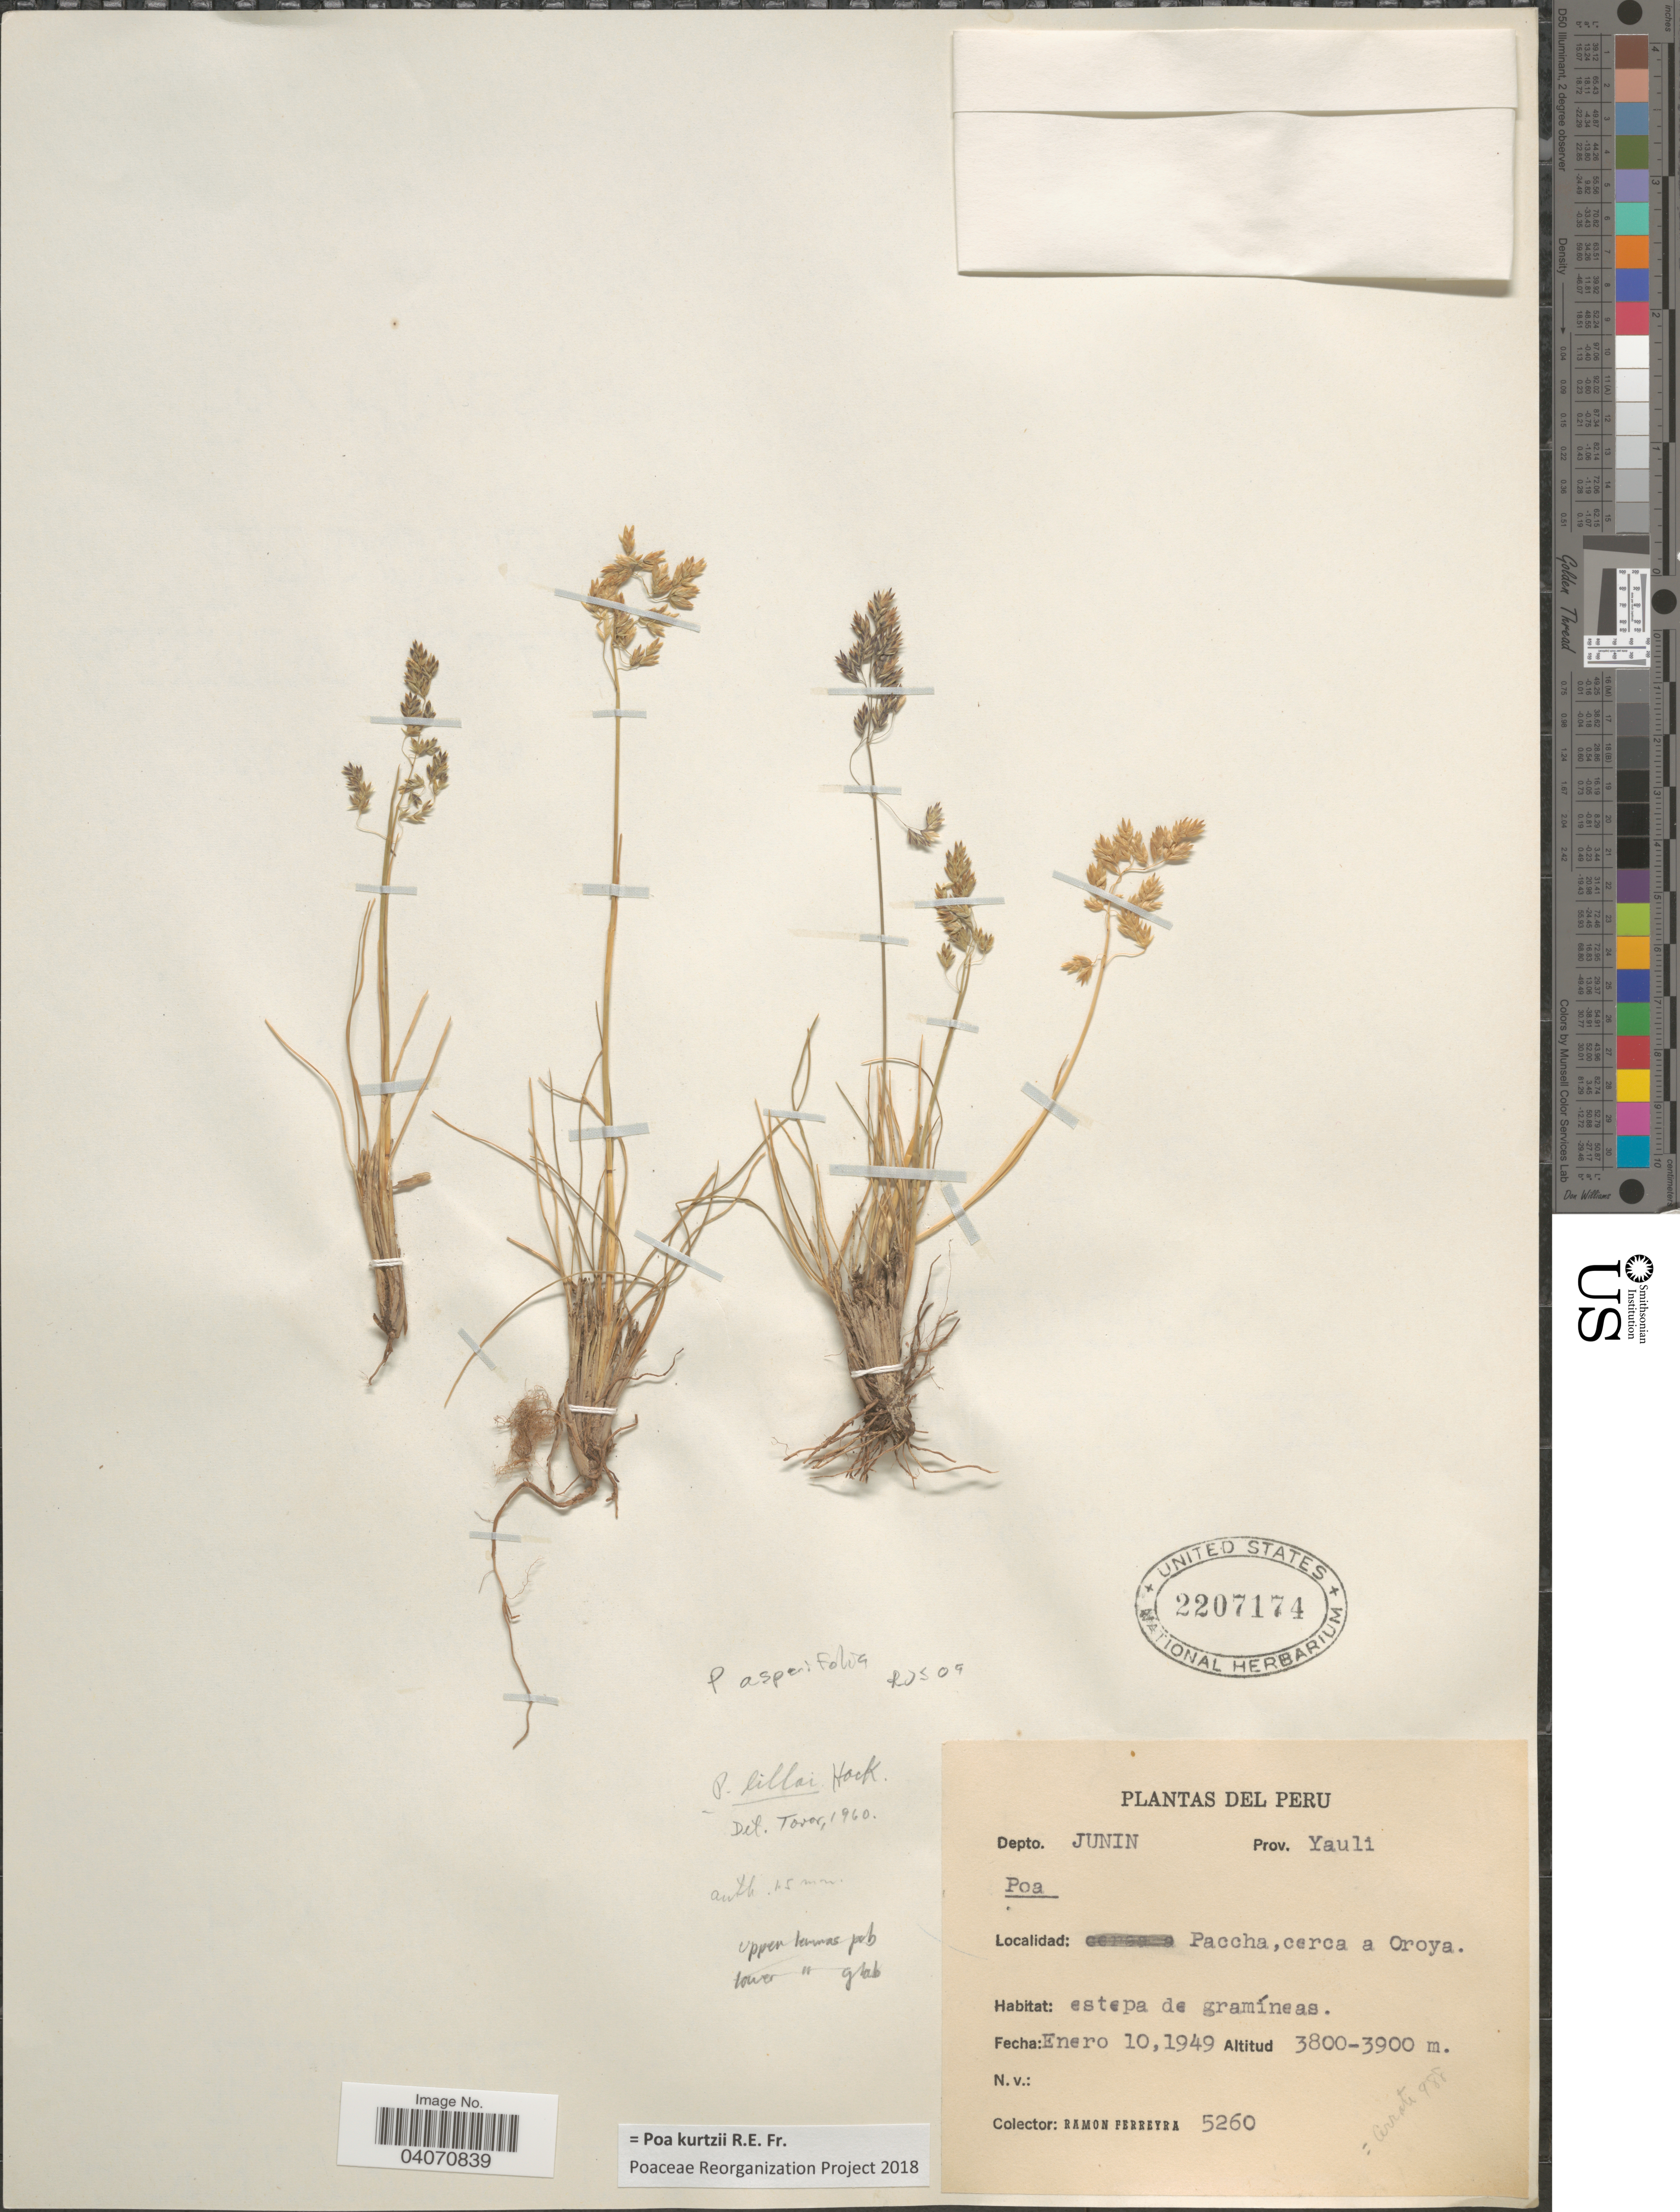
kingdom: Plantae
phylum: Tracheophyta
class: Liliopsida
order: Poales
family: Poaceae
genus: Poa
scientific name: Poa laetevirens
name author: R.E. Fr.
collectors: R. A. Ferreyra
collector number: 5260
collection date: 1949-01-10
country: Peru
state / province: Junín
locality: Depto. Junin. Prov. Yauli. Paccha, cerca a Oroya.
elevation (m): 3800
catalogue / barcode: US 2207174